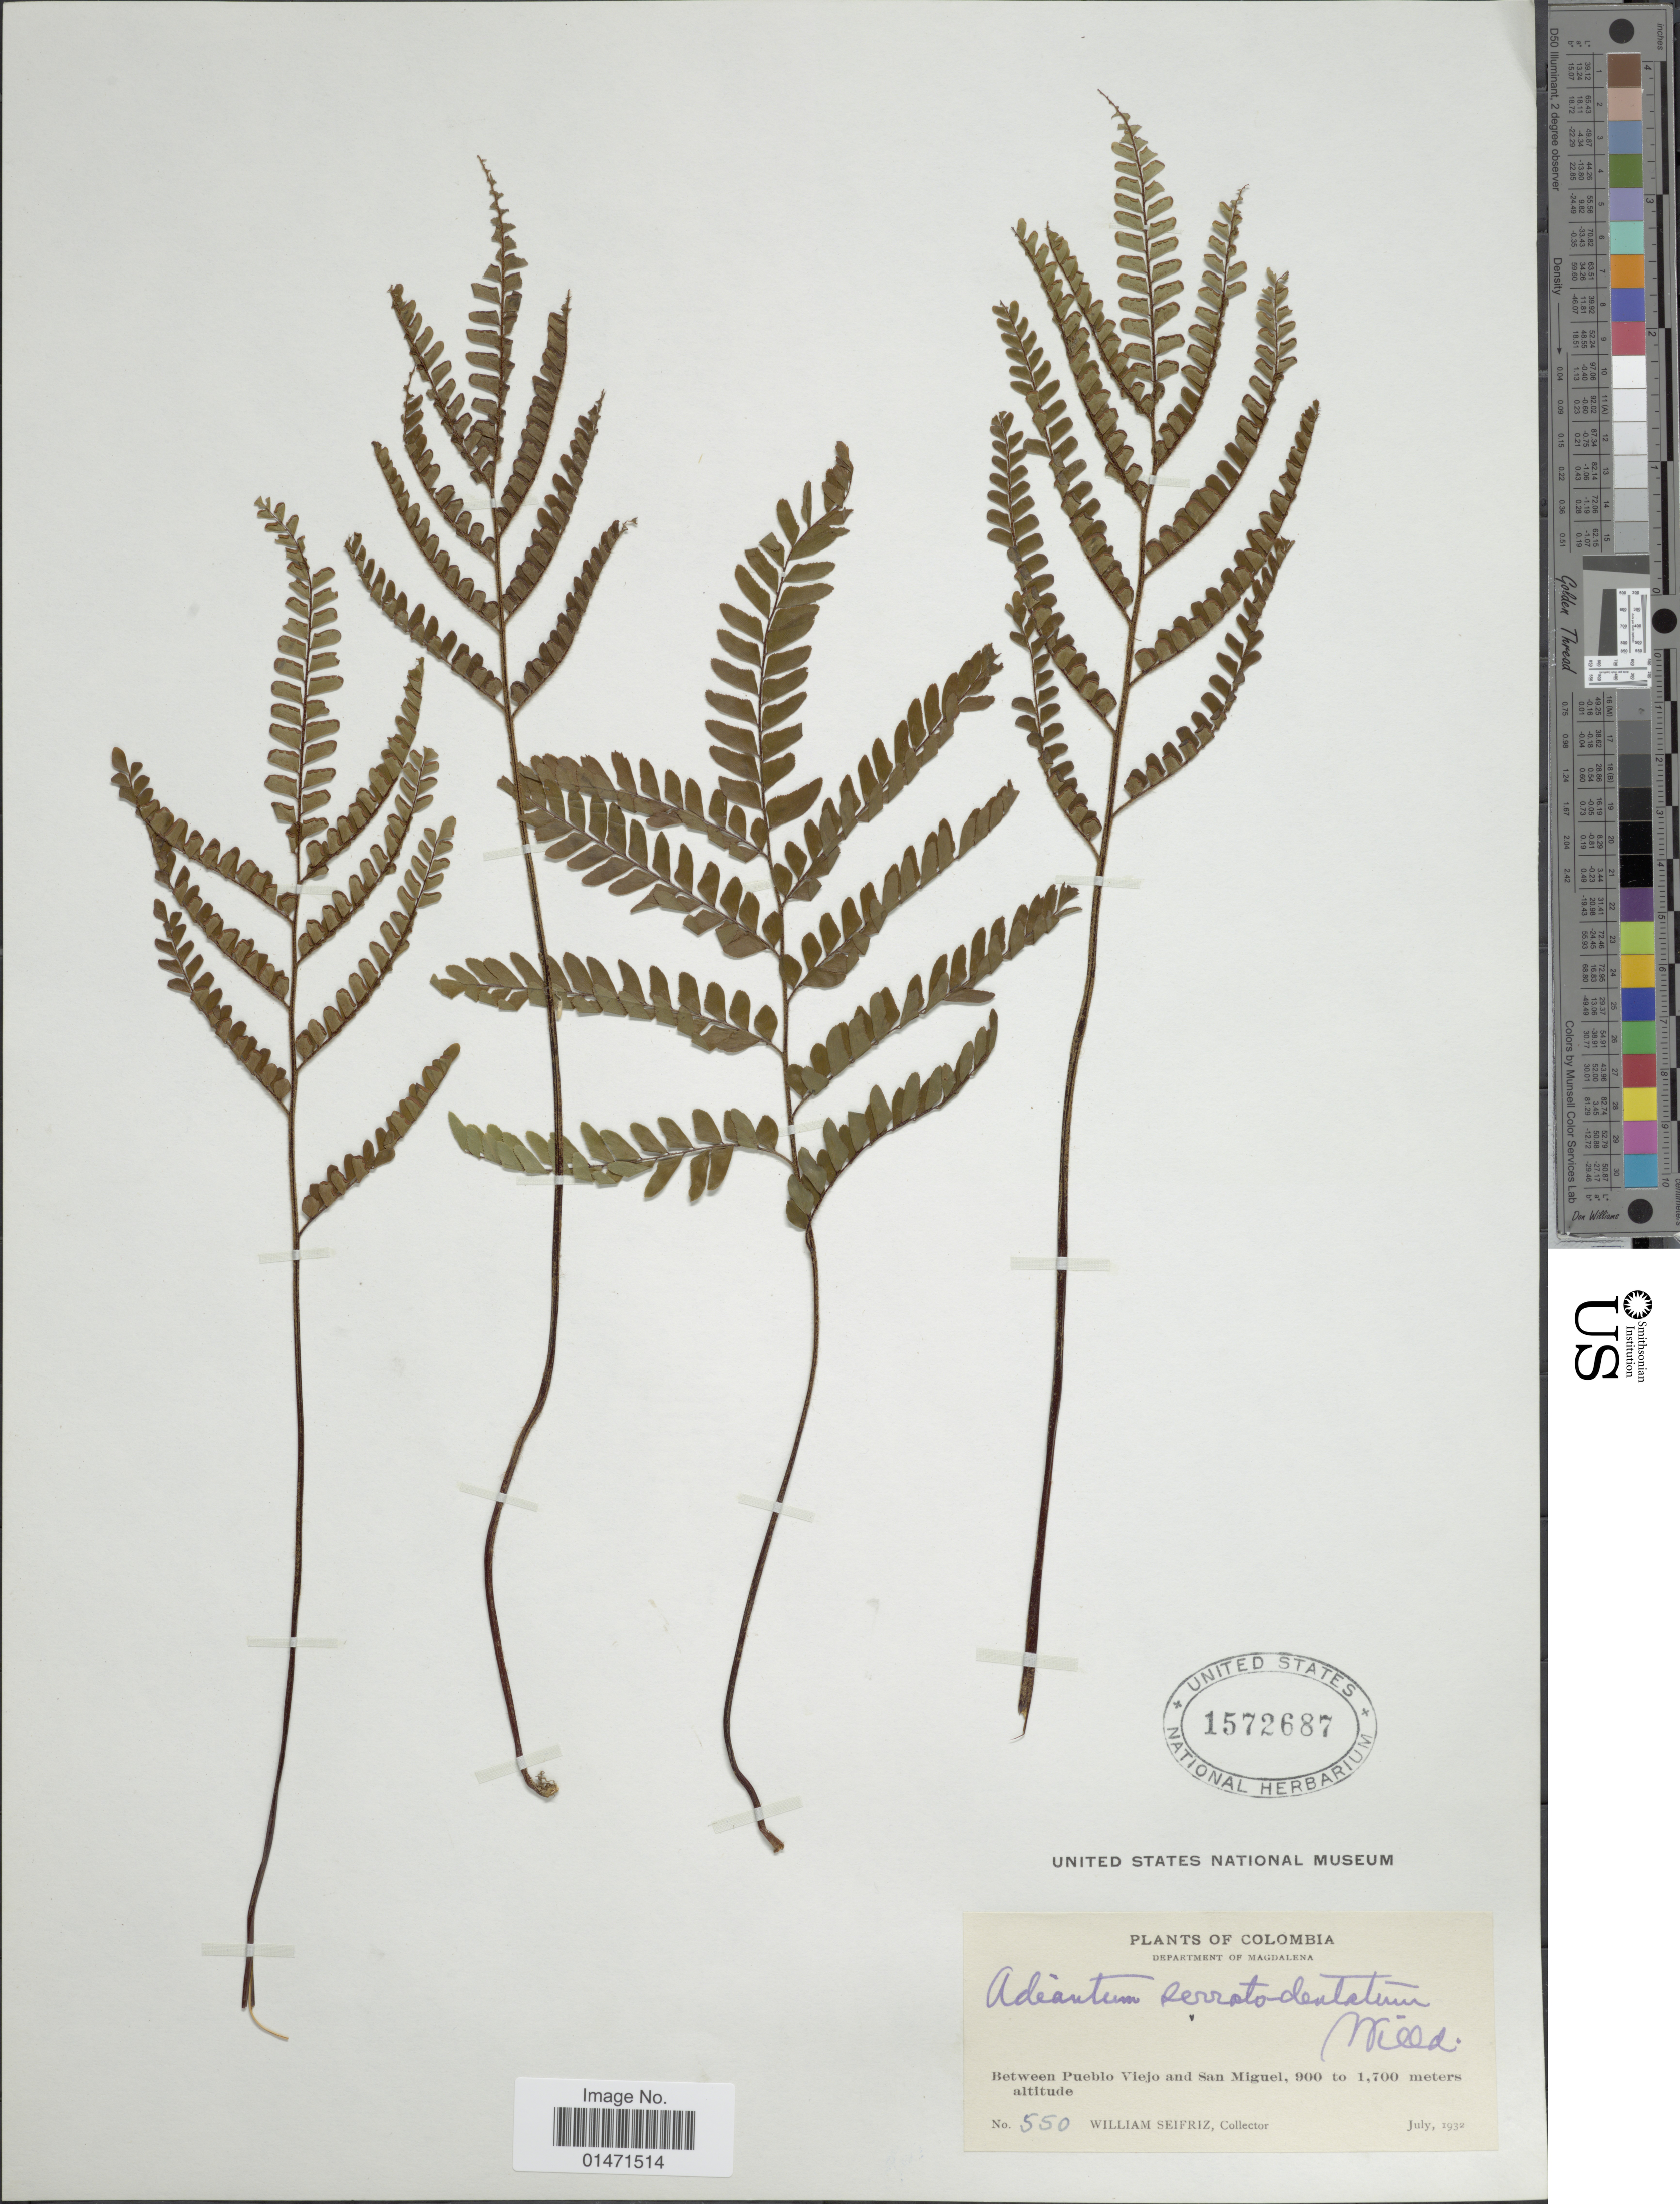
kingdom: Plantae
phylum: Tracheophyta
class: Polypodiopsida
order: Polypodiales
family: Pteridaceae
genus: Adiantum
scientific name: Adiantum serratodentatum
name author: Humb. & Bonpl. ex Willd.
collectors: W. Seifriz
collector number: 550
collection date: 1932-07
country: Colombia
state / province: Magdalena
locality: Between Pueblo Viejo and San Miguel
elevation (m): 900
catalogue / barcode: US 1572687